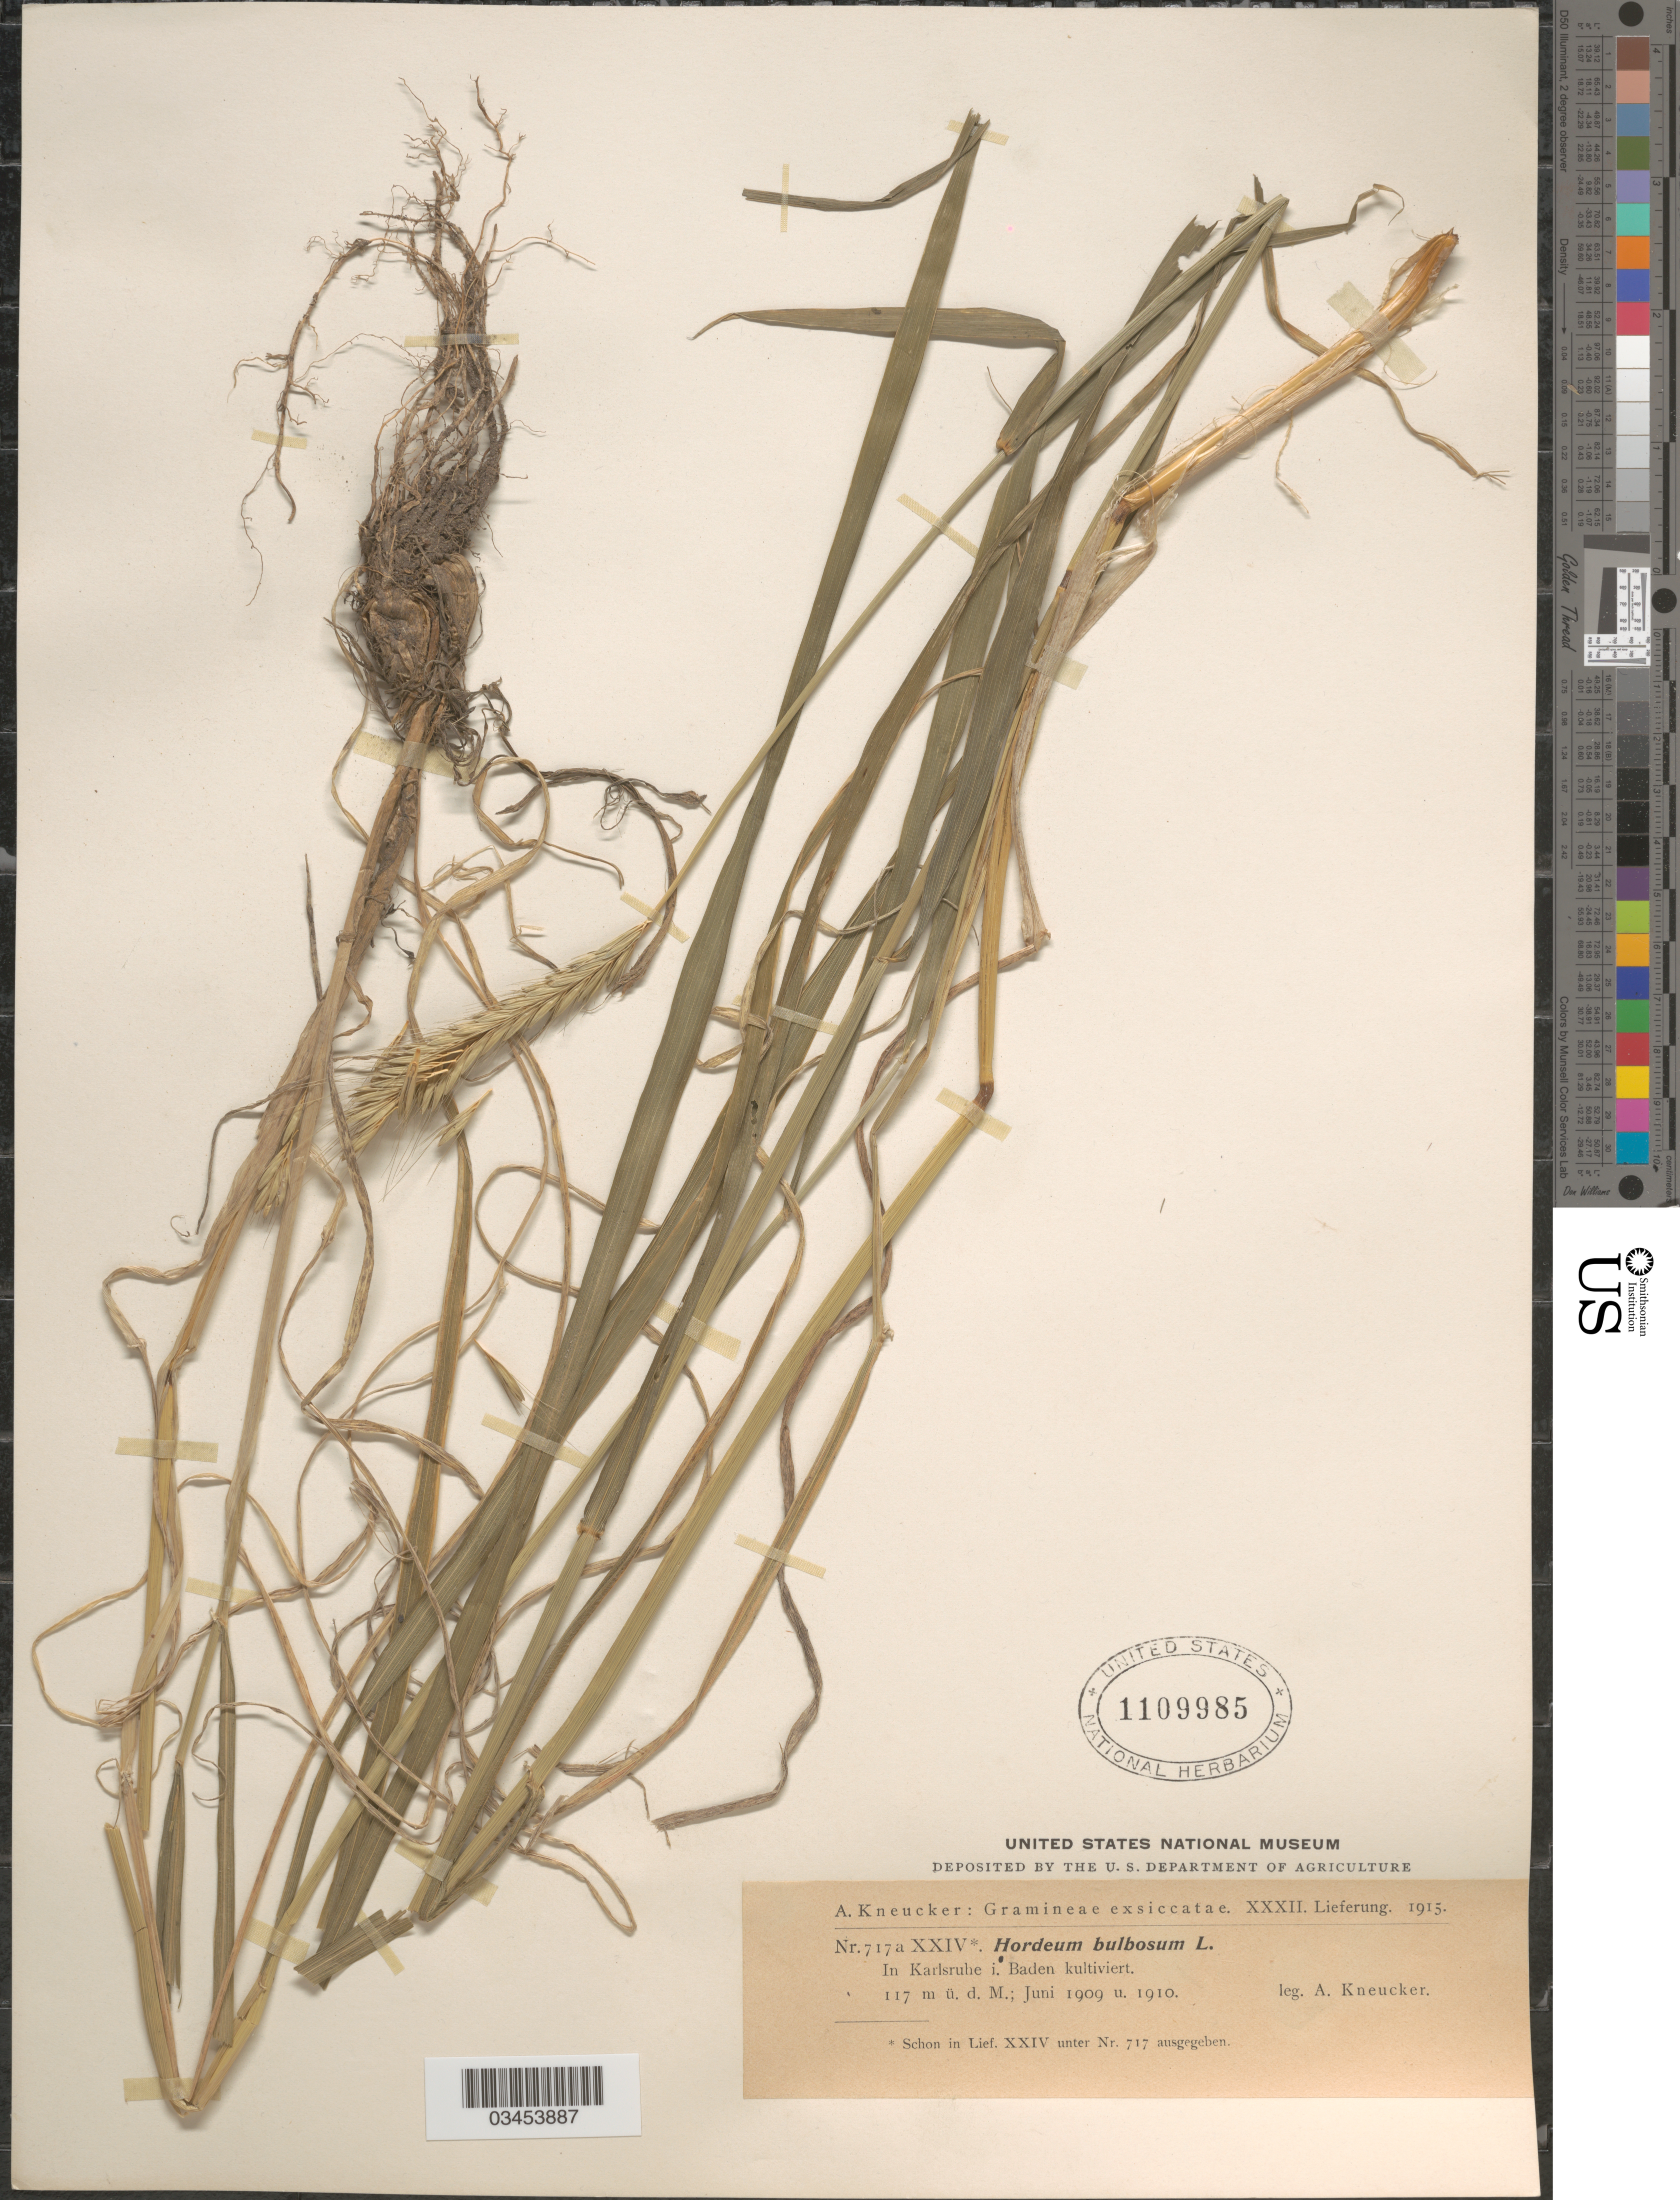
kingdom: Plantae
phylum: Tracheophyta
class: Liliopsida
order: Poales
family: Poaceae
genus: Hordeum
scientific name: Hordeum bulbosum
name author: L.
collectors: A. Kneucker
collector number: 717a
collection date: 1909-06/1910-06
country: Germany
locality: In Karlsruhe i. Baden kultiviert.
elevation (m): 117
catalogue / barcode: US 1109985